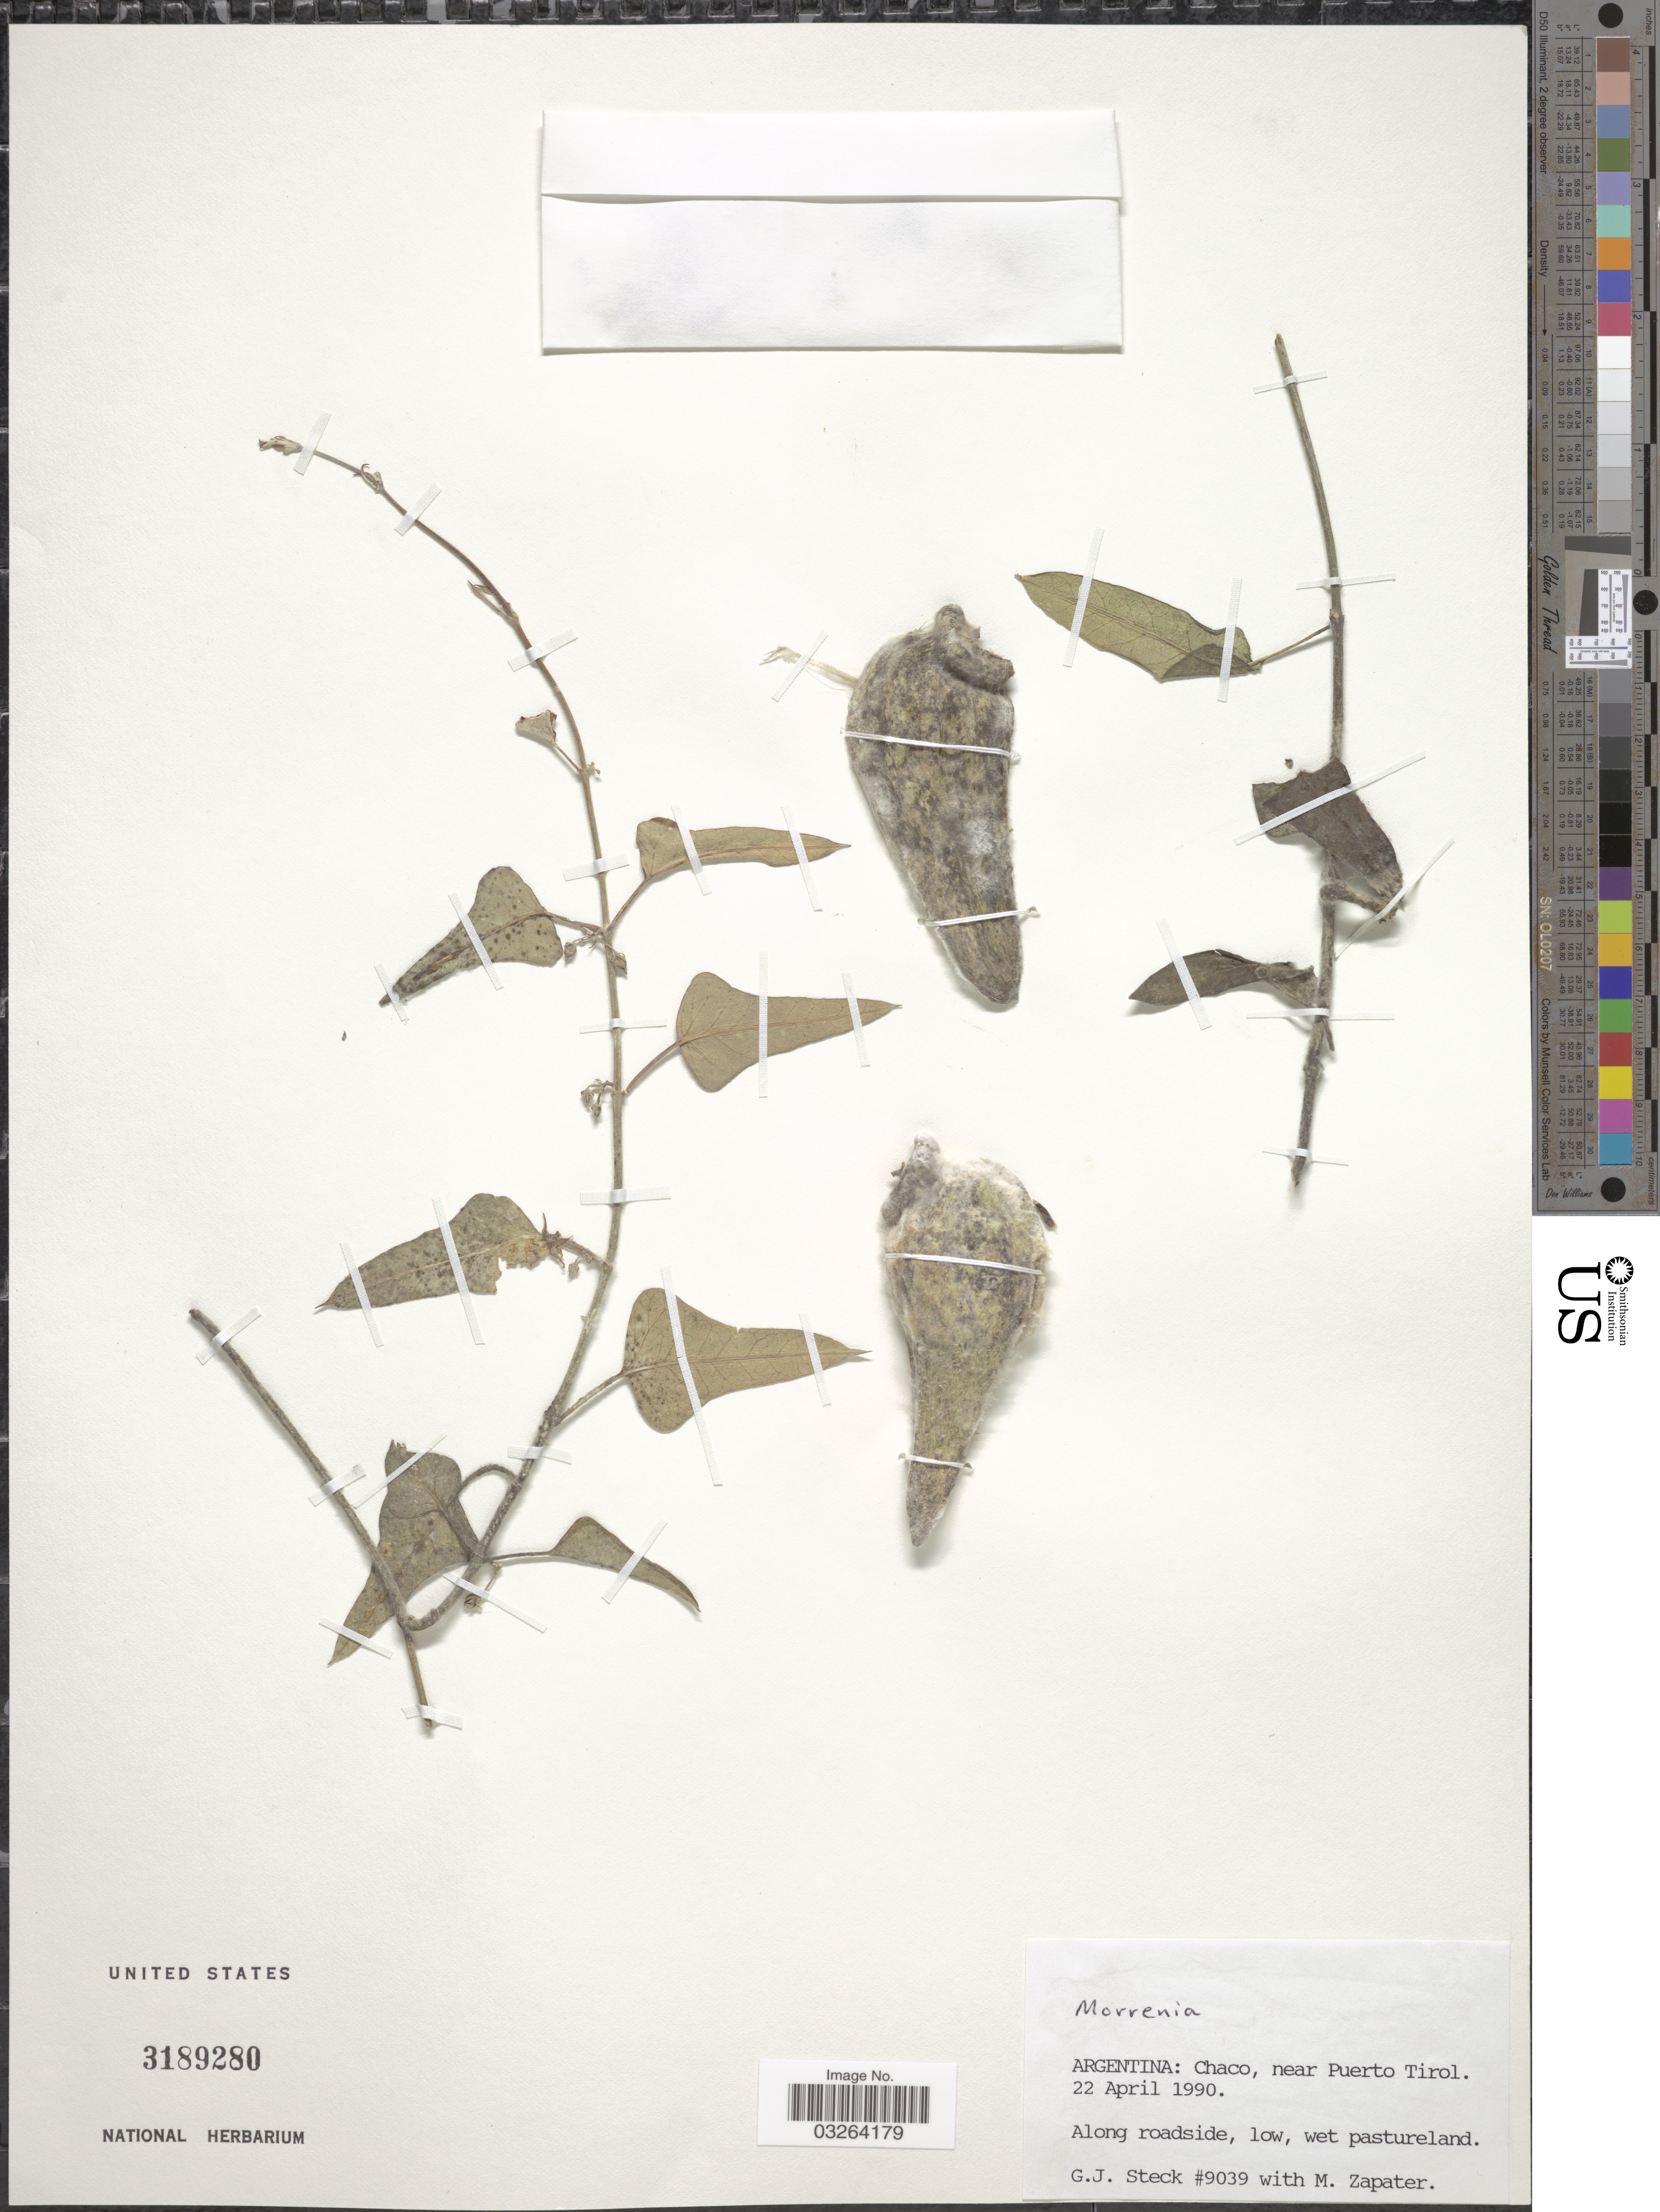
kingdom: Plantae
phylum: Tracheophyta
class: Magnoliopsida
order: Gentianales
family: Apocynaceae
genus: Morrenia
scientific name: Morrenia sp.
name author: Lindl.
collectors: G. Steck & M. Zapater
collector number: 9039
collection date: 1990-04-22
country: Argentina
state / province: Chaco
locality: Near Puerto Tiro.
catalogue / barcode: US 3189280